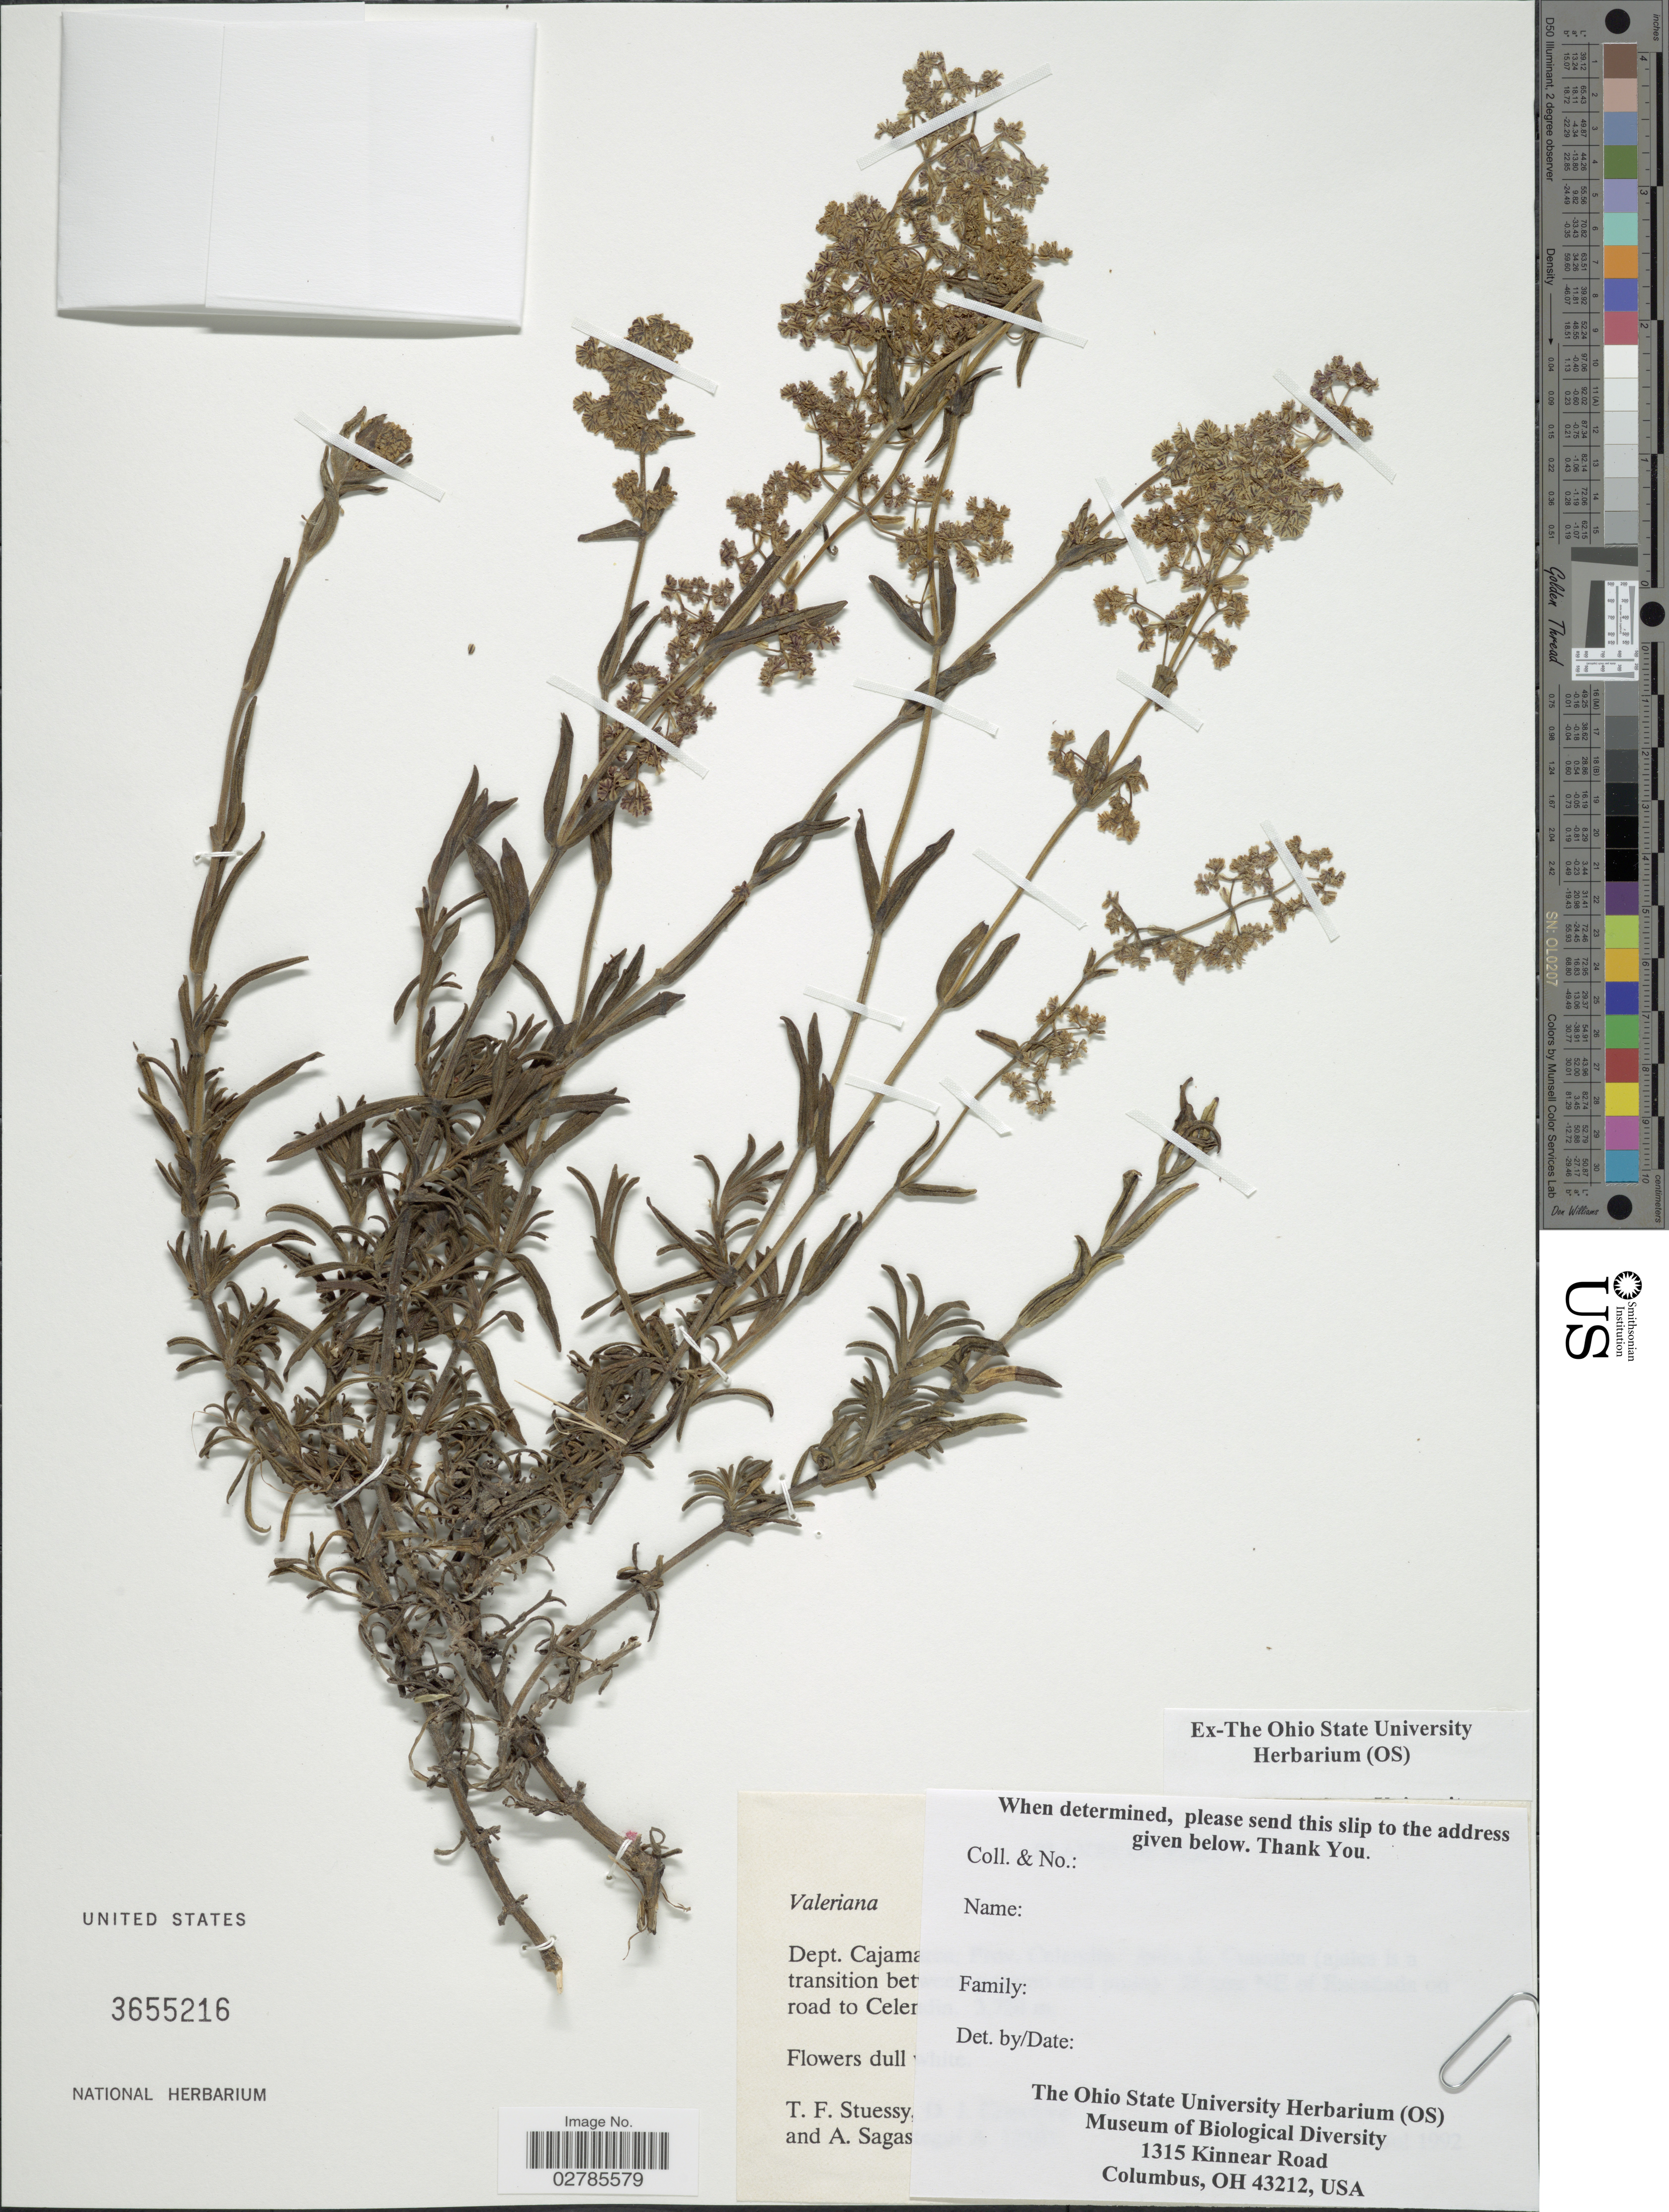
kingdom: Plantae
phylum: Tracheophyta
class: Magnoliopsida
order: Dipsacales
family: Caprifoliaceae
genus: Valeriana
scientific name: Valeriana sp.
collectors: T. Stuessy & A. Sagas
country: Peru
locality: Dept. Cajamarca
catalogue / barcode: US 3655216